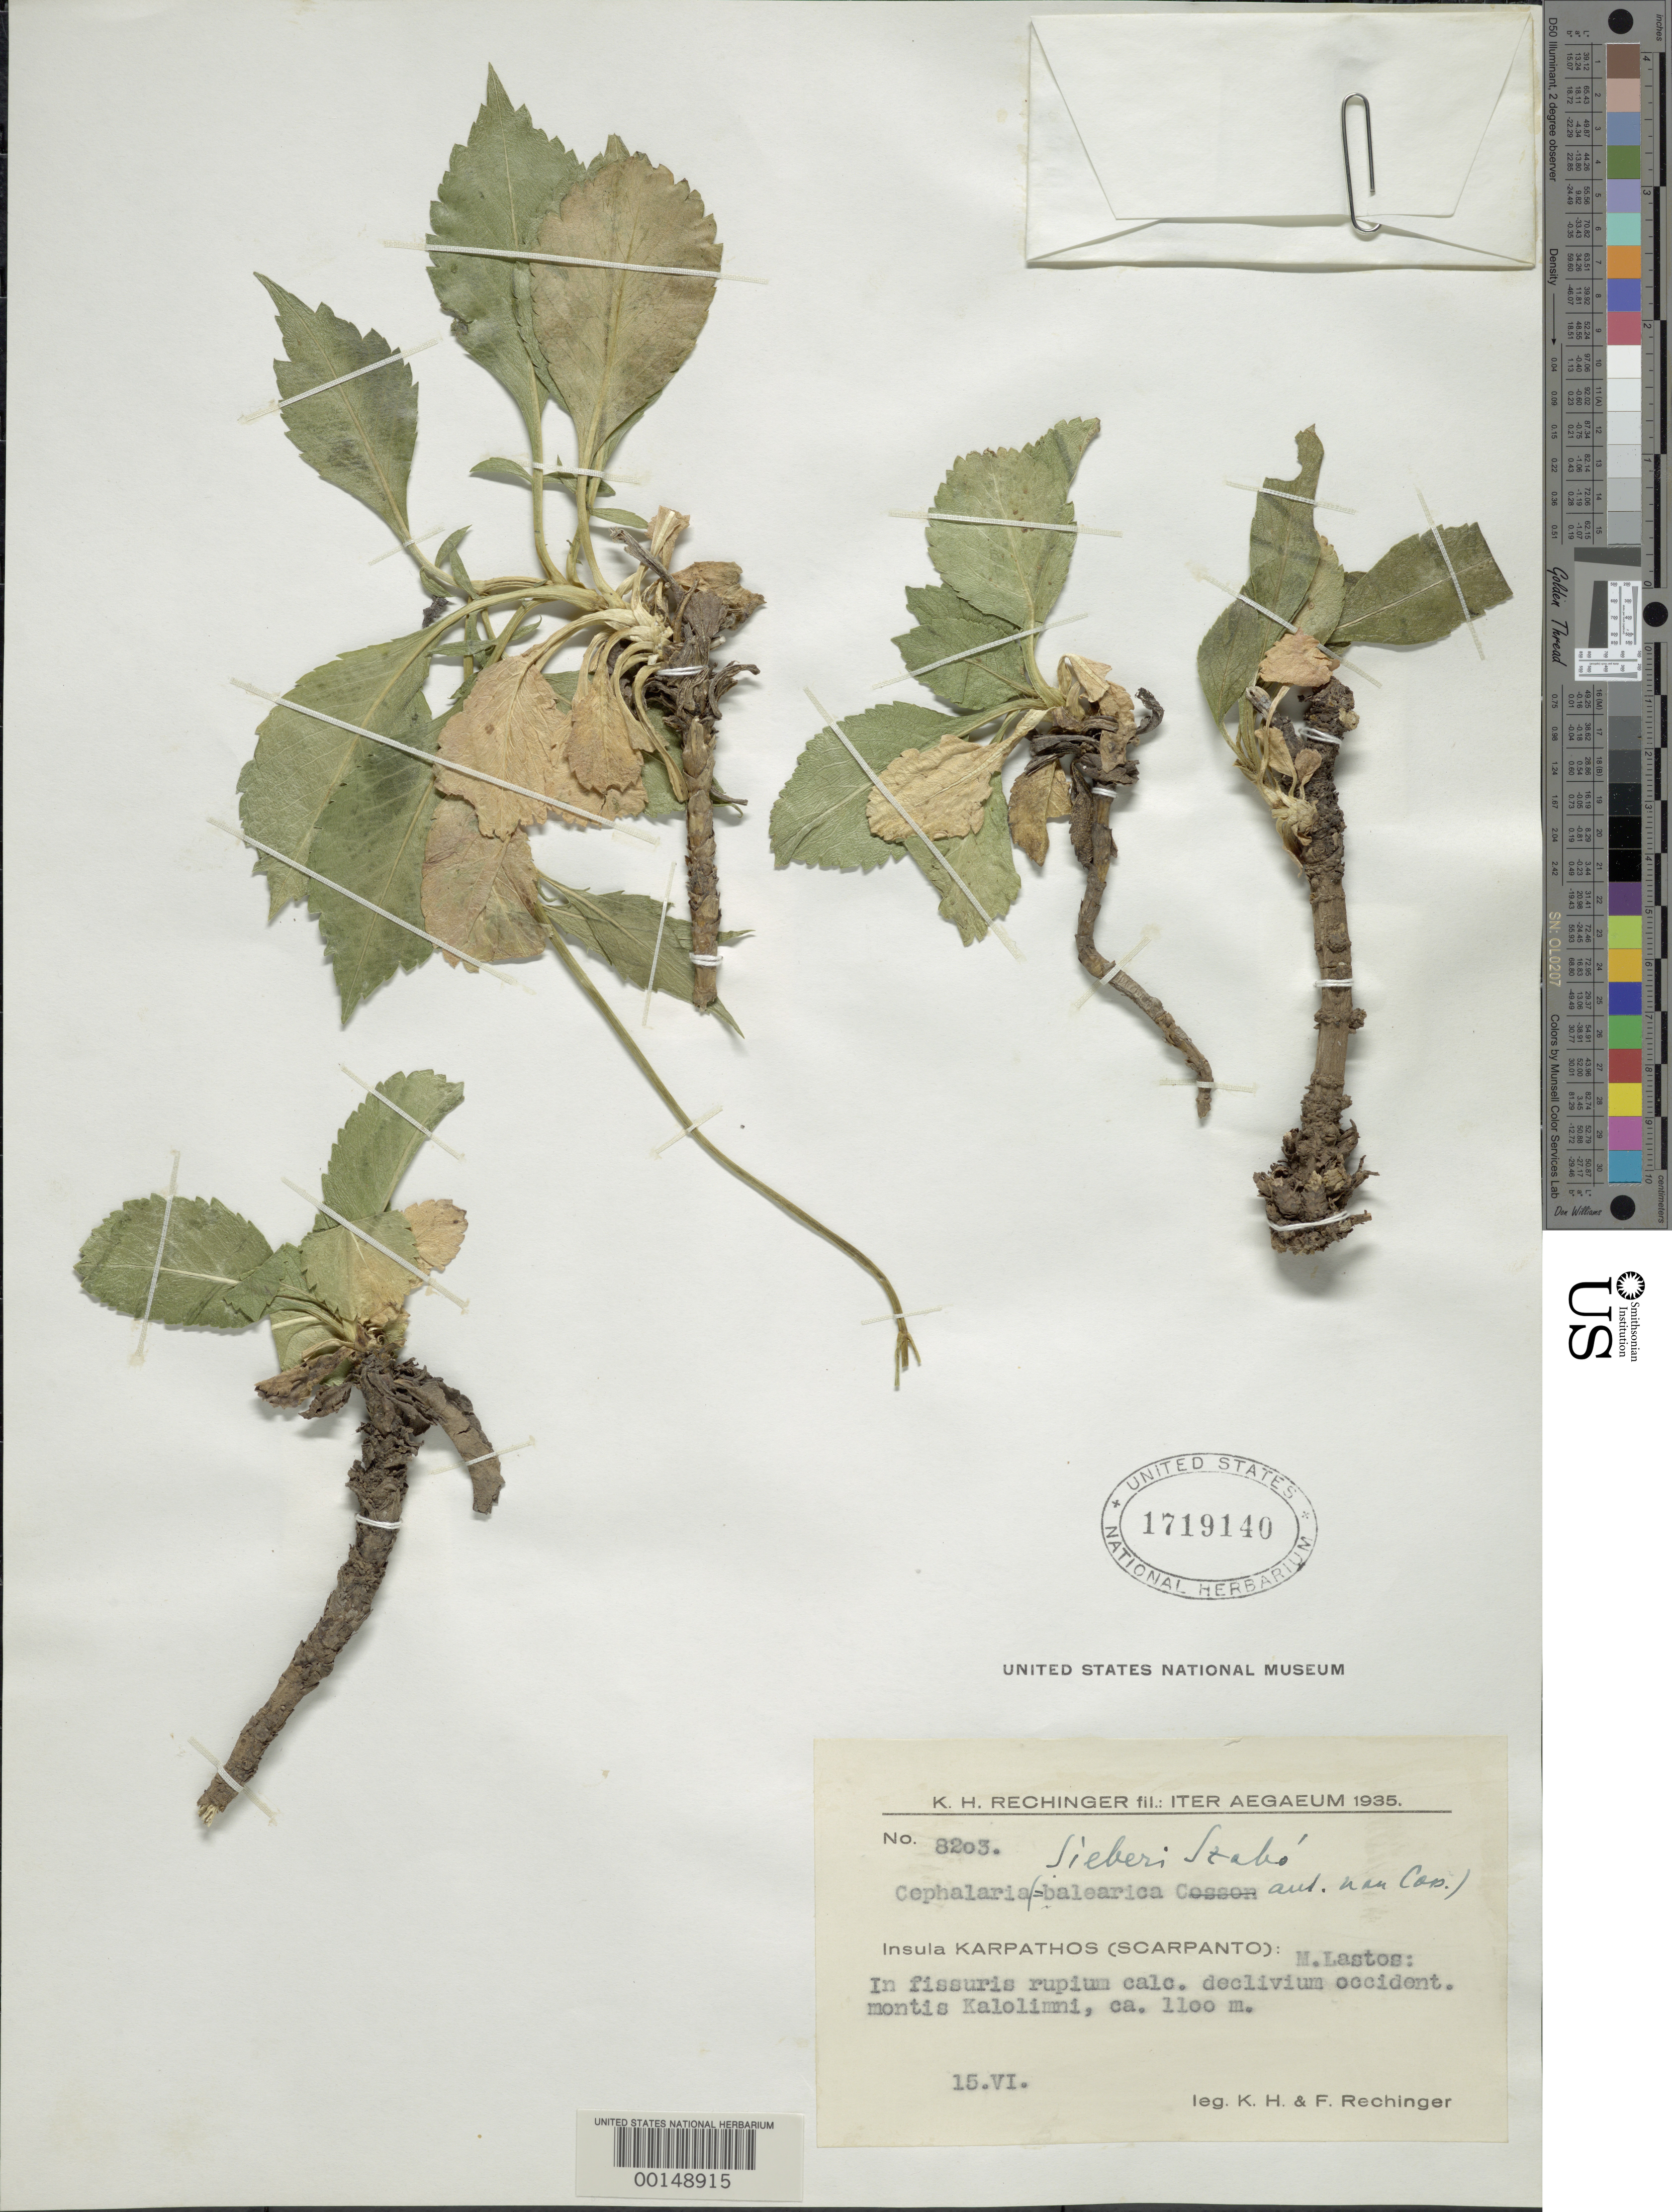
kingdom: Plantae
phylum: Tracheophyta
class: Magnoliopsida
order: Dipsacales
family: Caprifoliaceae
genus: Cephalaria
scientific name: Cephalaria sieberi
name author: Stabo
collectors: K. H. Rechinger & F. Rechinger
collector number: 8203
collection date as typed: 15 Jun 1935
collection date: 1935-06-15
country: Greece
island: Scarpanto Island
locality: Also call Karpanthos, M. Lastos, Montis Kalolimni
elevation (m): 1100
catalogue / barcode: US 1719140